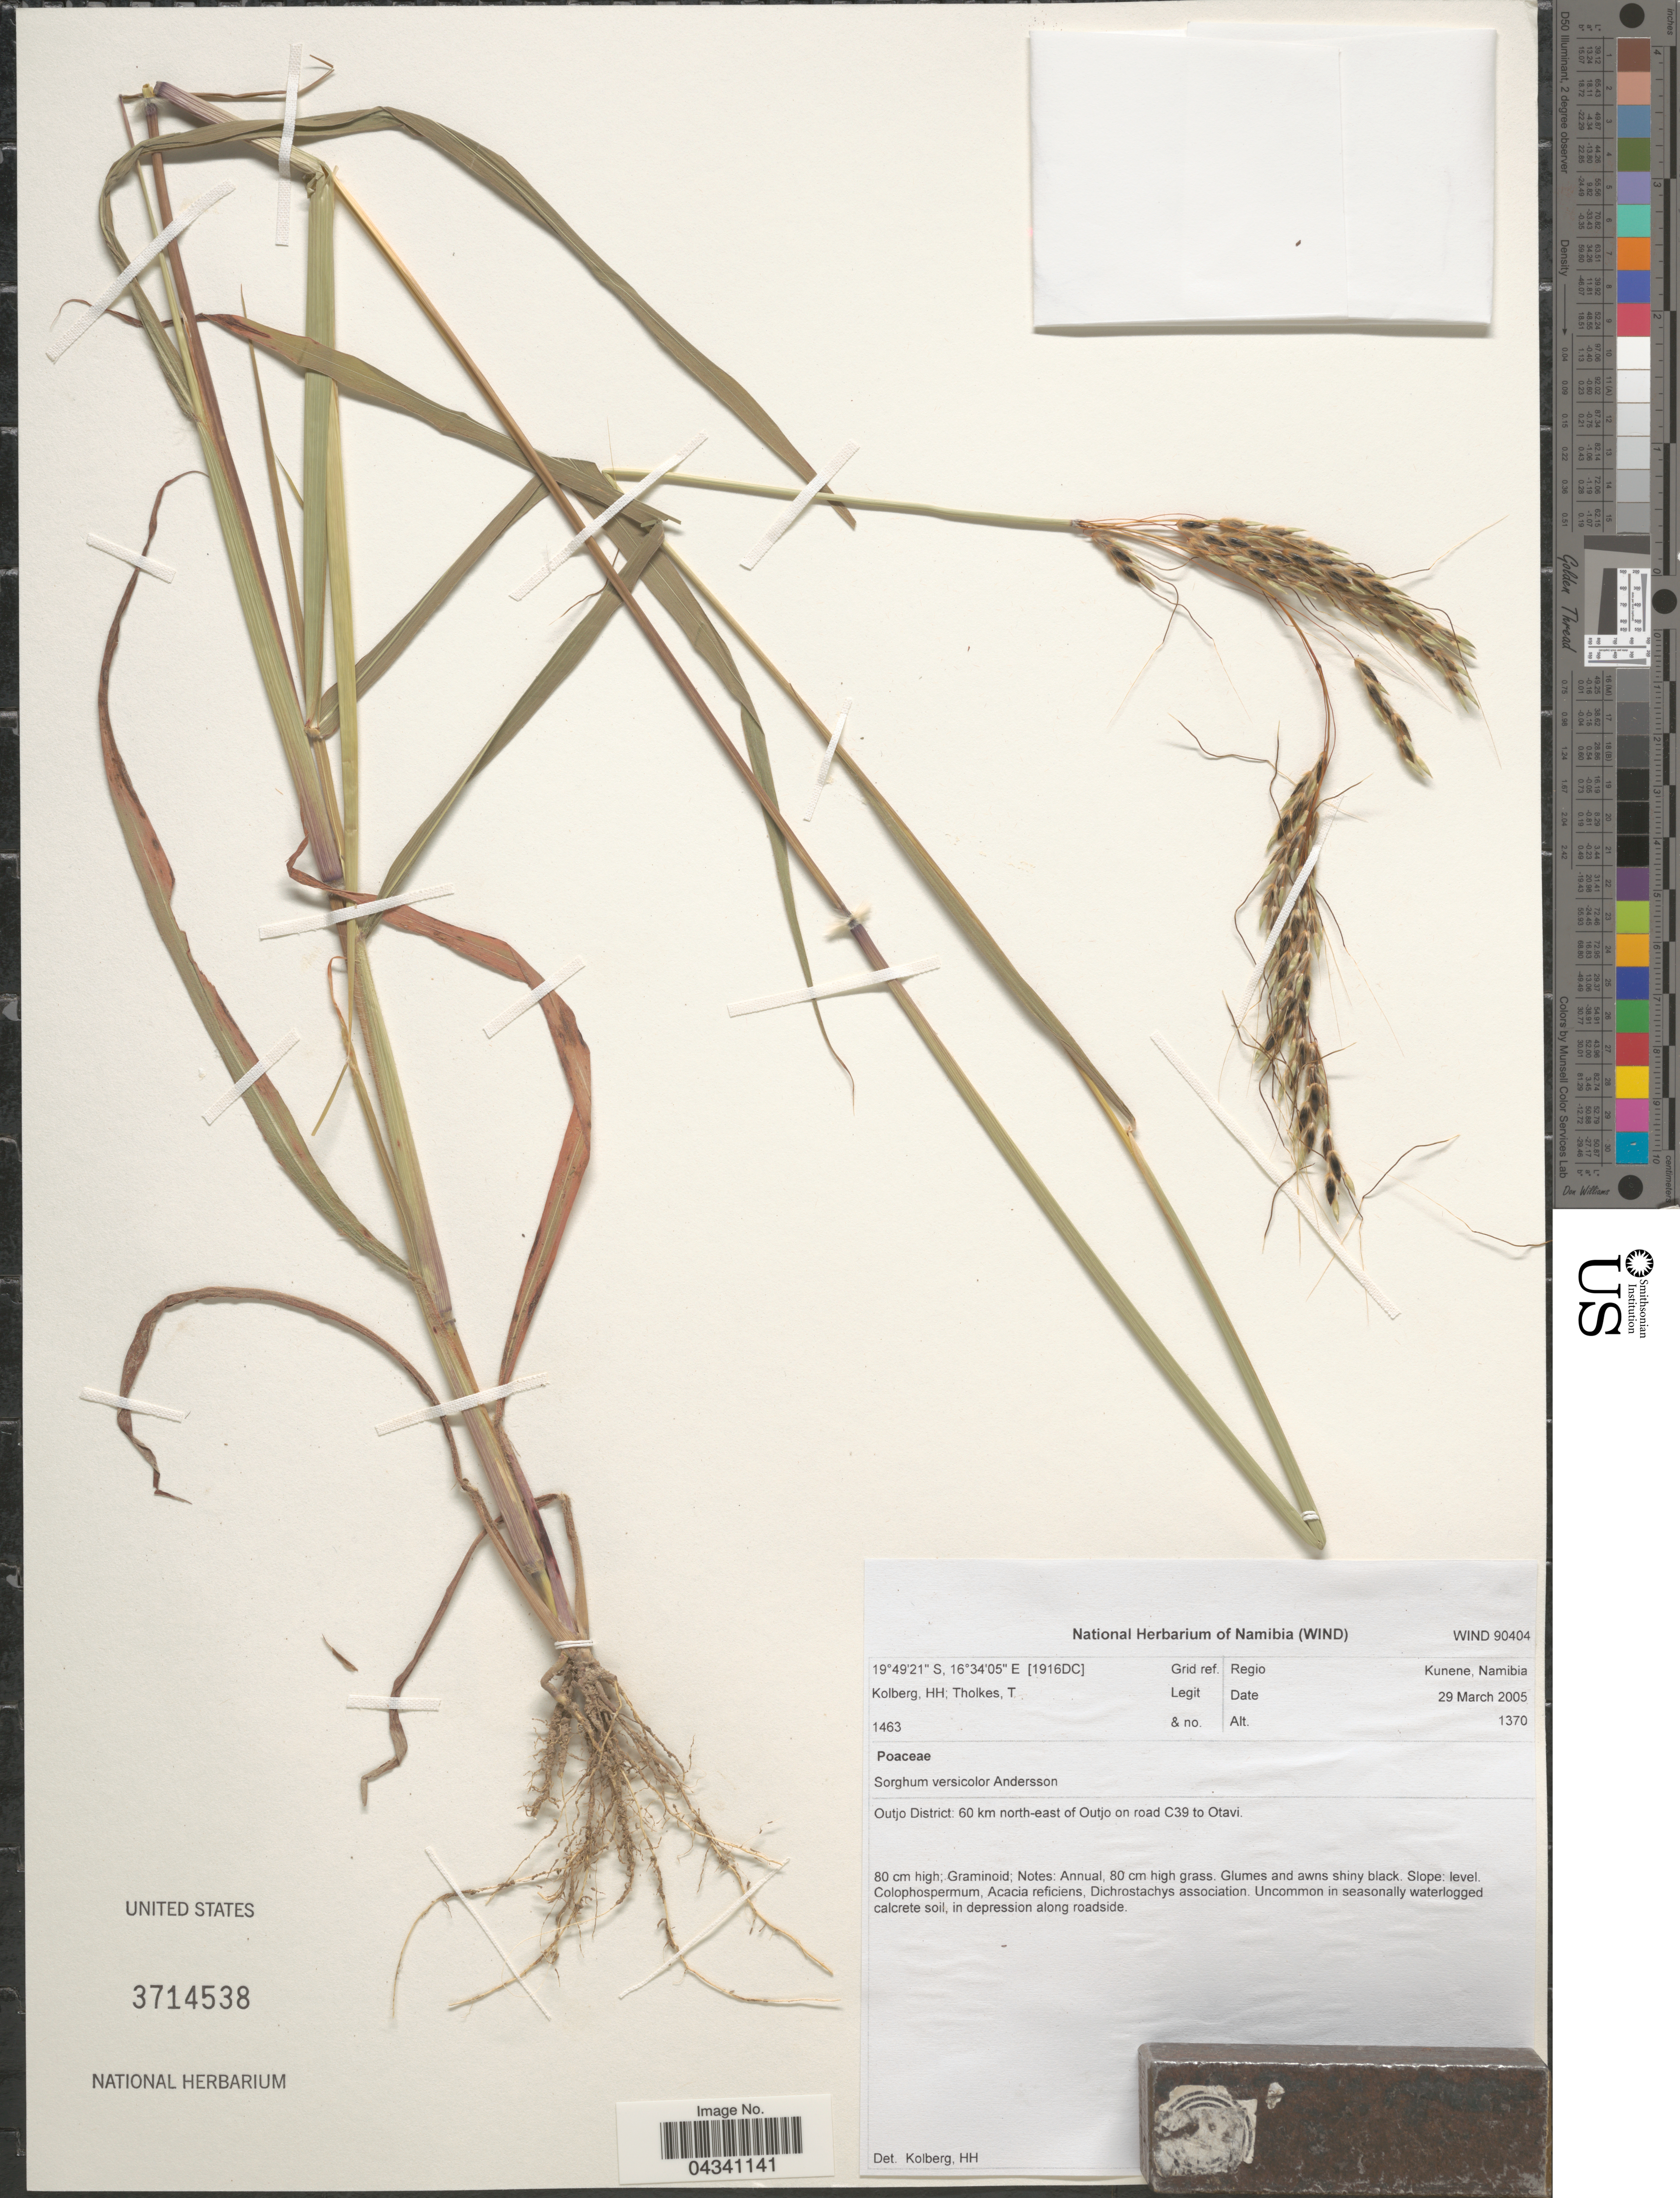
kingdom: Plantae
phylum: Tracheophyta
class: Liliopsida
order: Poales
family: Poaceae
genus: Sorghum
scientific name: Sorghum versicolor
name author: Andersson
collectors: H. H. Kolberg & T. Tholkes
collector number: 1463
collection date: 2005-03-29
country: Namibia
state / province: Kunene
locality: Grid Ref. [1916DC]. Regio Kunene, Namibia. Outjo District: 60 km north-east of Outjo on road C39 to Otavi.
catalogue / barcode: US 3714538